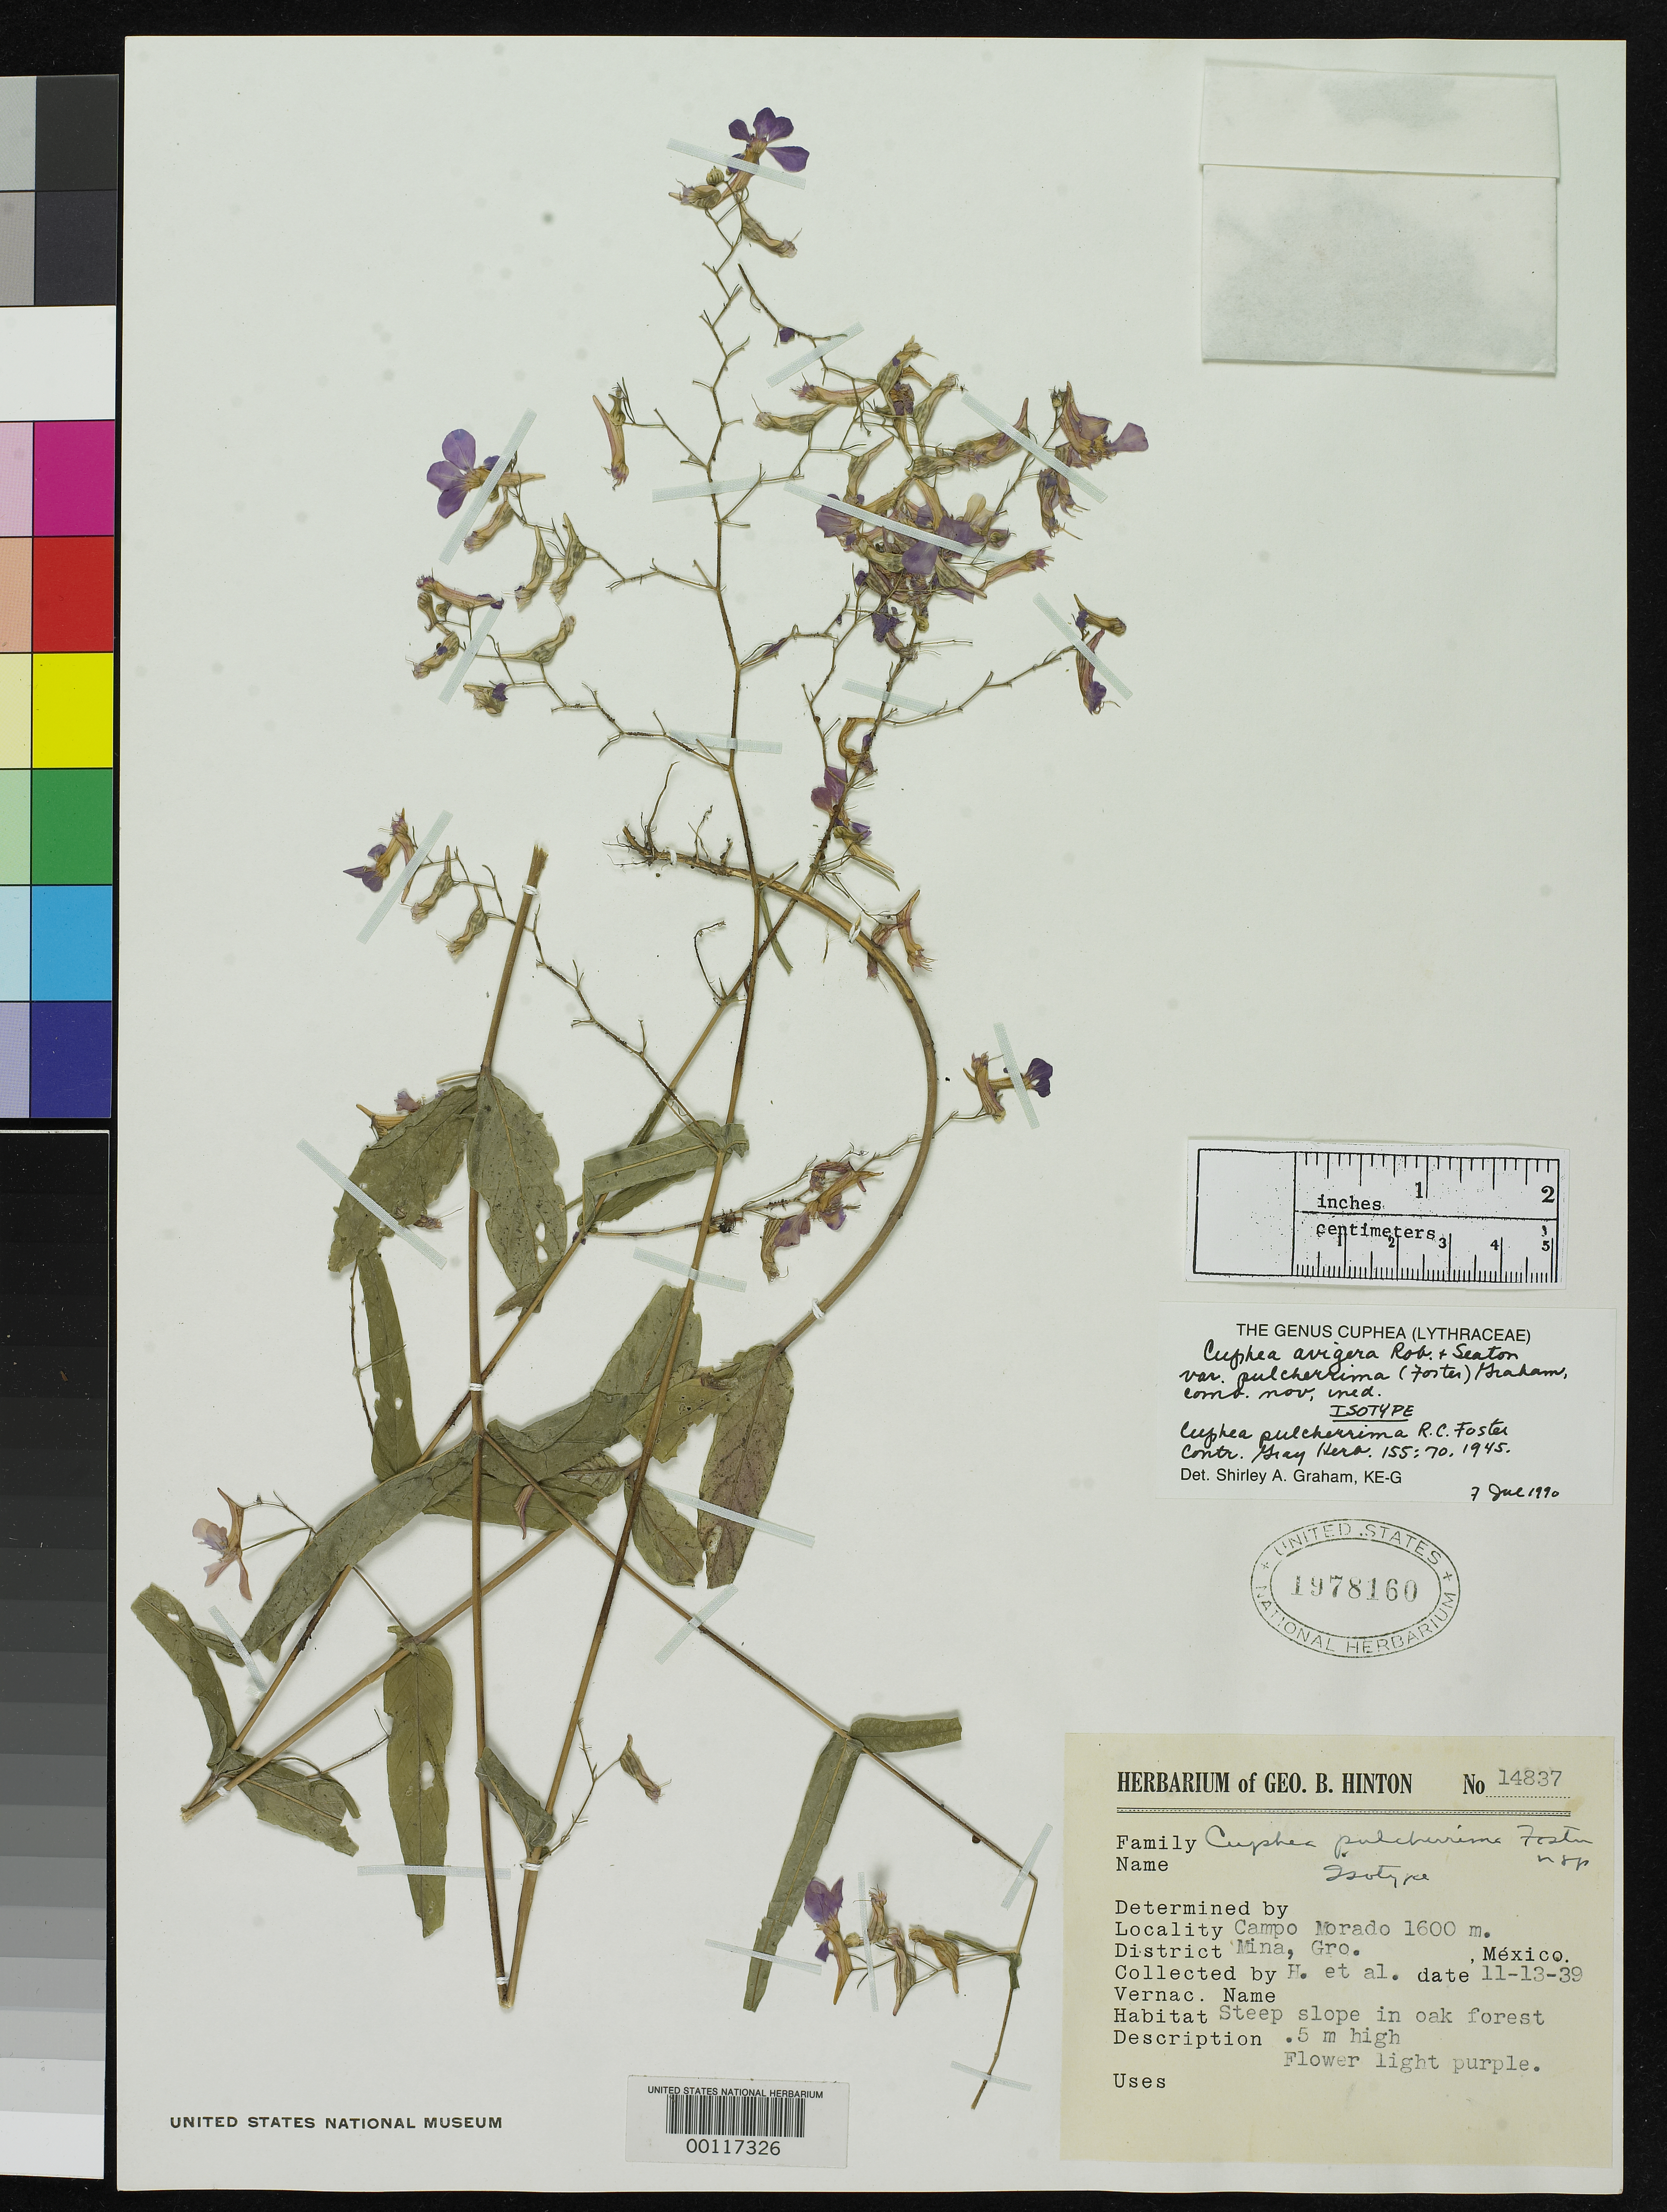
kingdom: Plantae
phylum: Tracheophyta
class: Magnoliopsida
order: Myrtales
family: Lythraceae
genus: Cuphea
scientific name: Cuphea pulcherrima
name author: R.C. Foster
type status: Isotype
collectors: G. B. Hinton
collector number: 14837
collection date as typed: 13 Nov 1939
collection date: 1939-11-13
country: Mexico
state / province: Guerrero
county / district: Mina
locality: Campo Morado.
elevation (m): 1600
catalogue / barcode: US 1978160